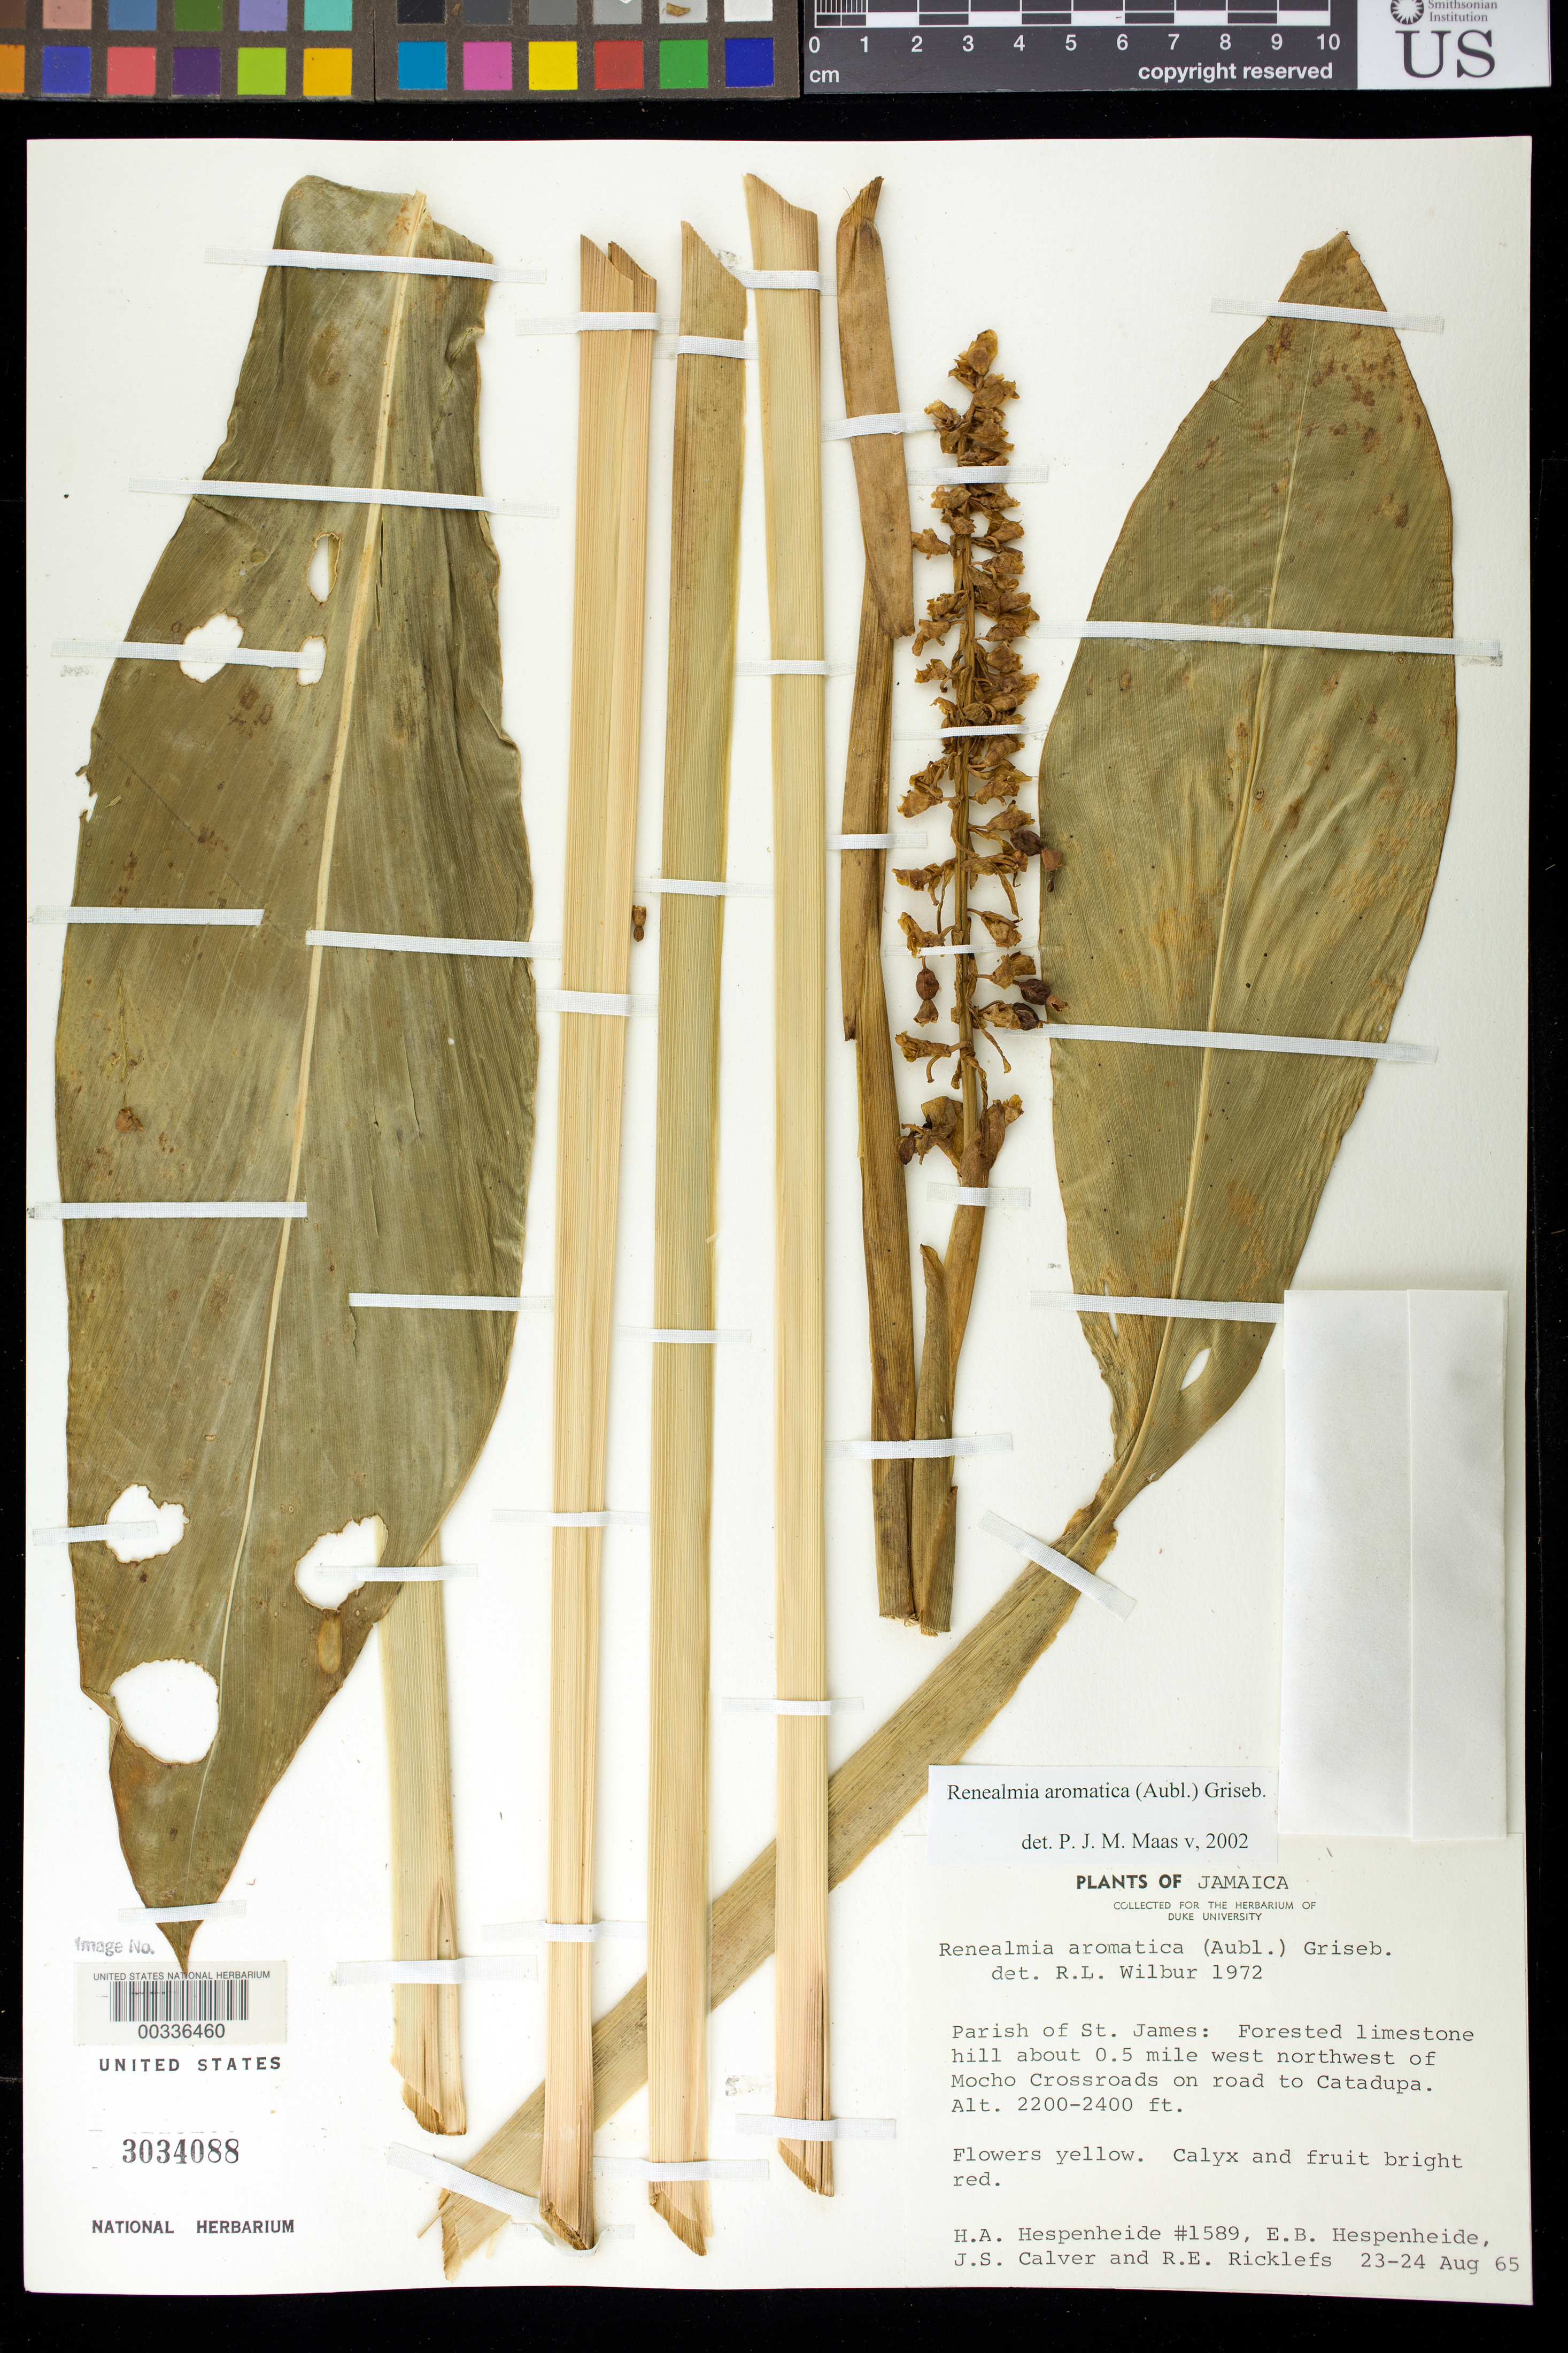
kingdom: Plantae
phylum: Tracheophyta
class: Liliopsida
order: Zingiberales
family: Zingiberaceae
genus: Renealmia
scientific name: Renealmia aromatica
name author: (Aubl.) Griseb.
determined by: Maas, Paul J. M.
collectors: H. A. Hespenheide, E. Hespenheide, J. Calver & R. Ricklefs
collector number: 1589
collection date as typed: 23 Aug 1965 to 24 Aug 1965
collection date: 1965-08-23/1965-08-24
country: Jamaica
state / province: Saint James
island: Greater Antilles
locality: Forested limestone hill about 0.5 mi w of nw of mocho crossroads on road to catadupa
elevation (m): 671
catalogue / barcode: US 3034088